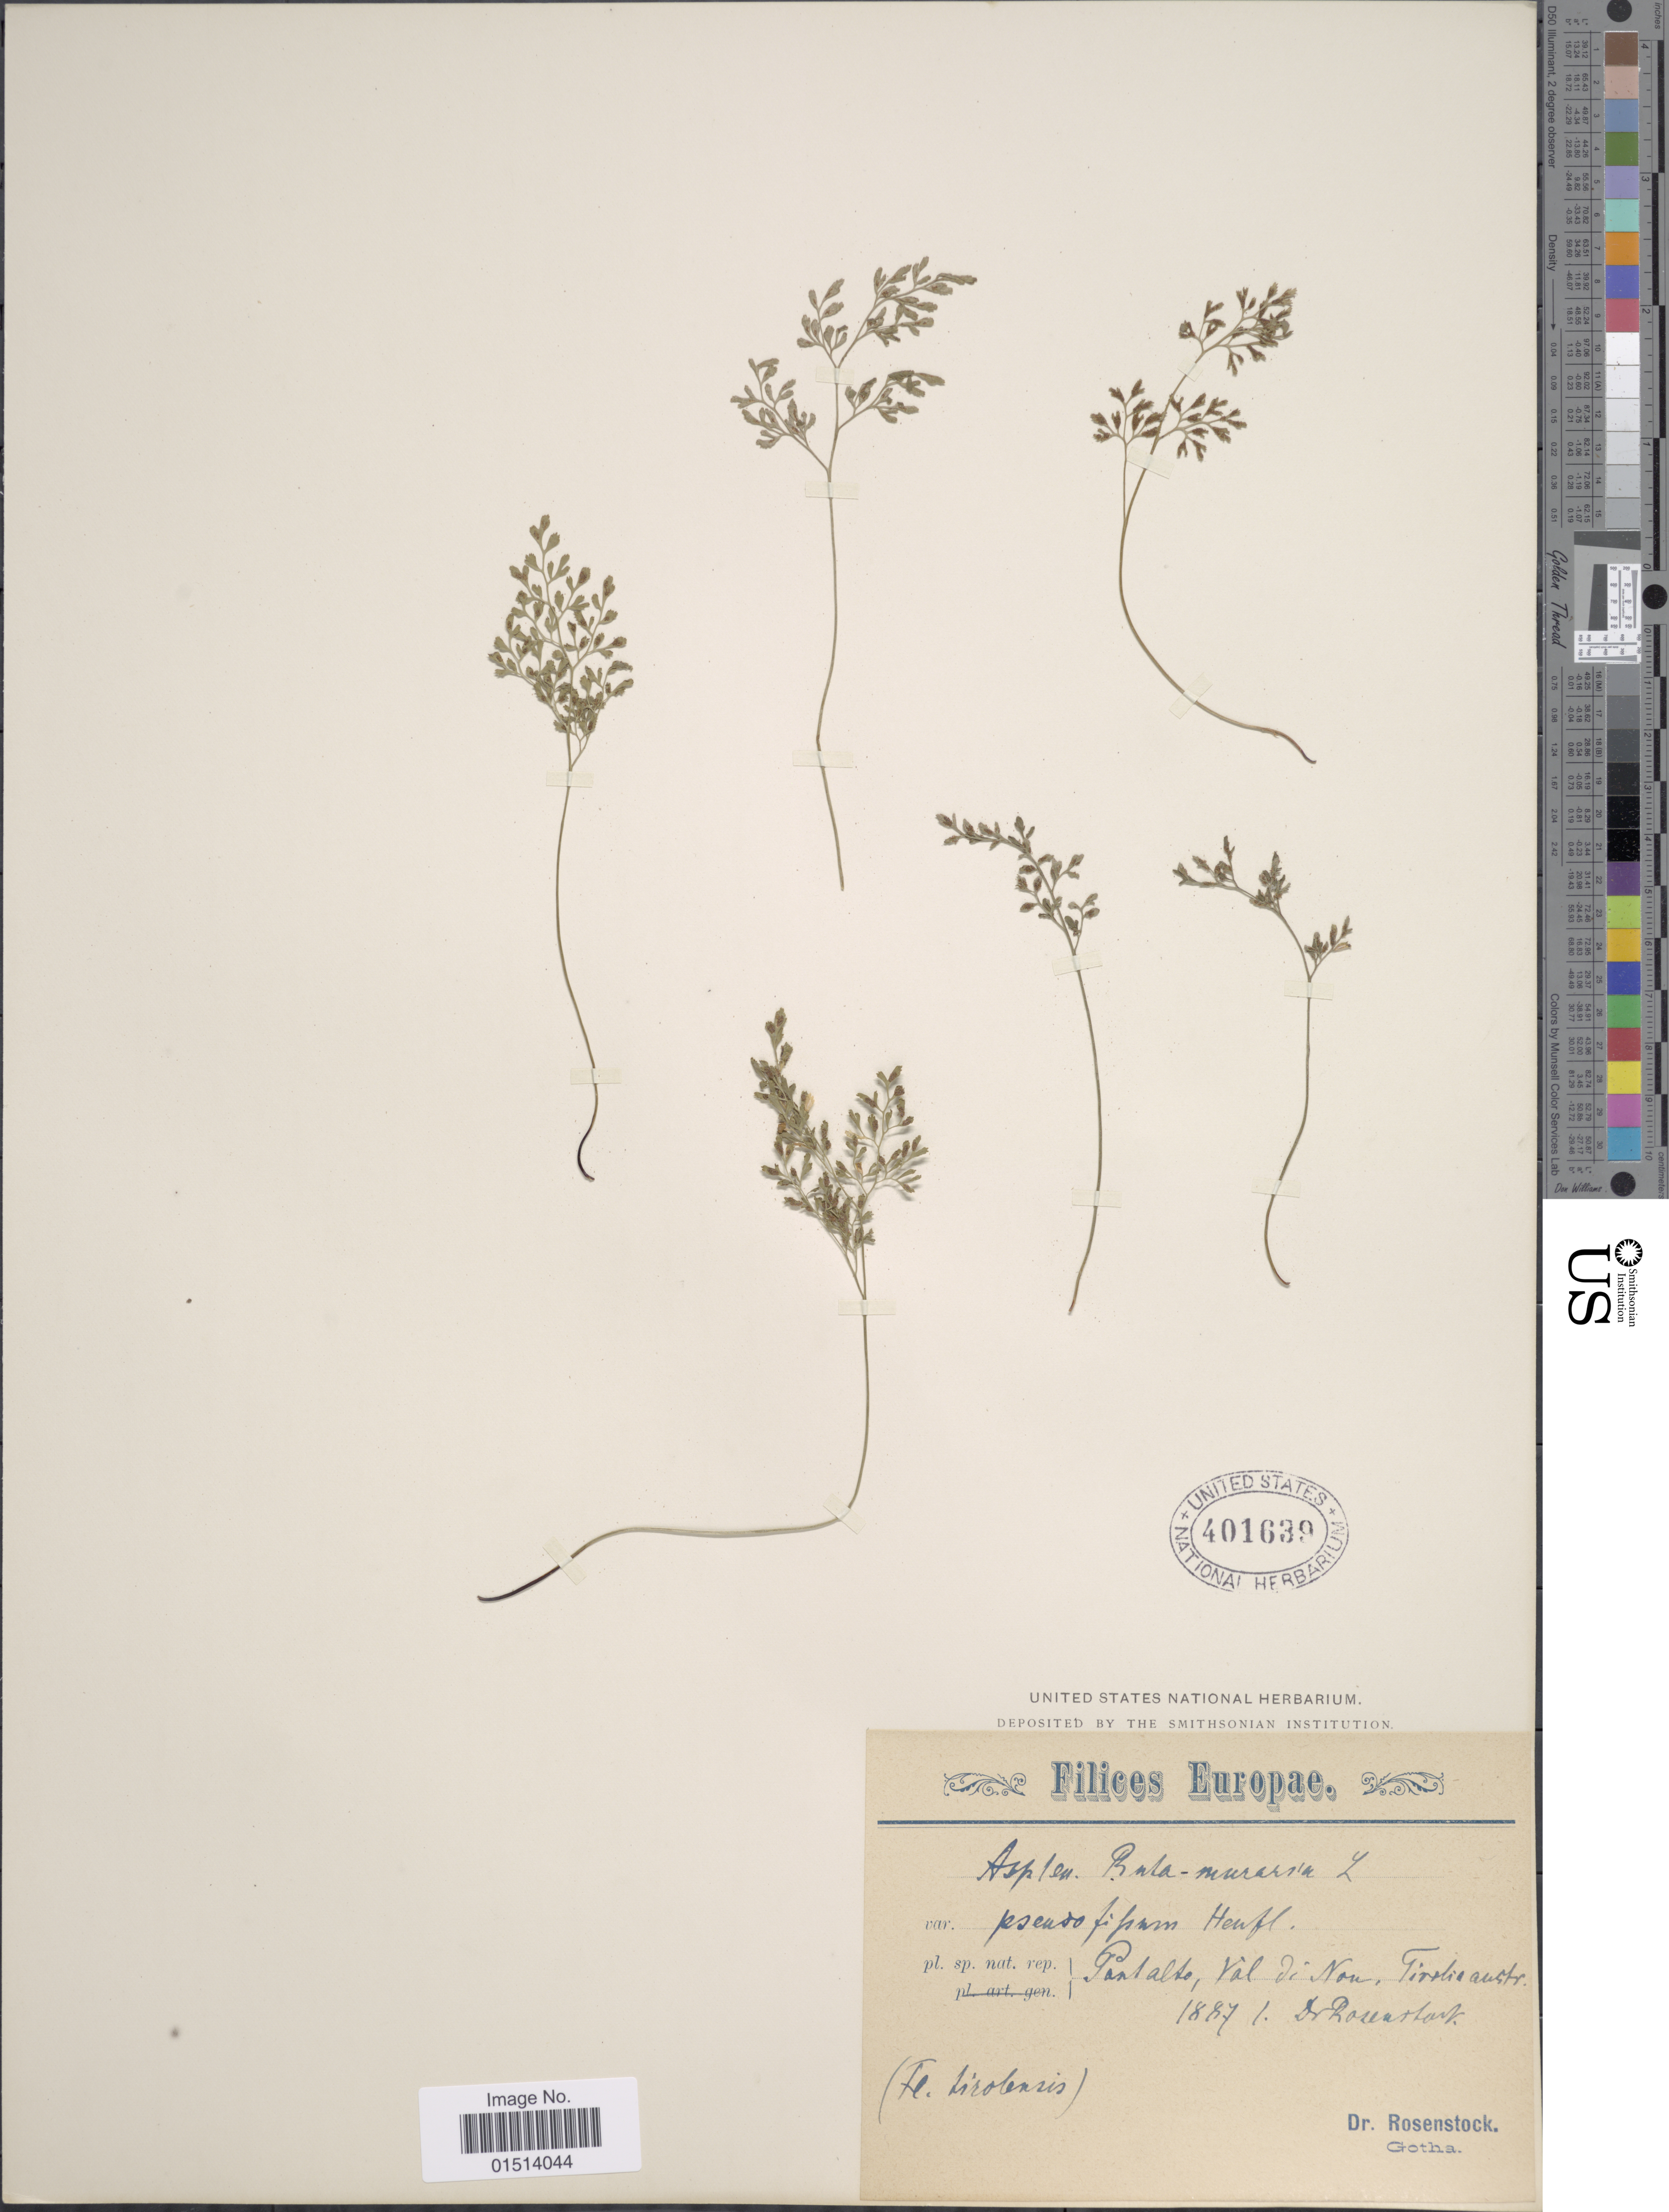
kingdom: Plantae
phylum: Tracheophyta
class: Polypodiopsida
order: Polypodiales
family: Aspleniaceae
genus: Asplenium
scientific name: Asplenium ruta-muraria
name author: L.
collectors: E. Rosenstock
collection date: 1887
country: Austria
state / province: Tirol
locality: Pantalto, Val di Nou, Tirolia Austr. [interpreted]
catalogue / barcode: US 401639